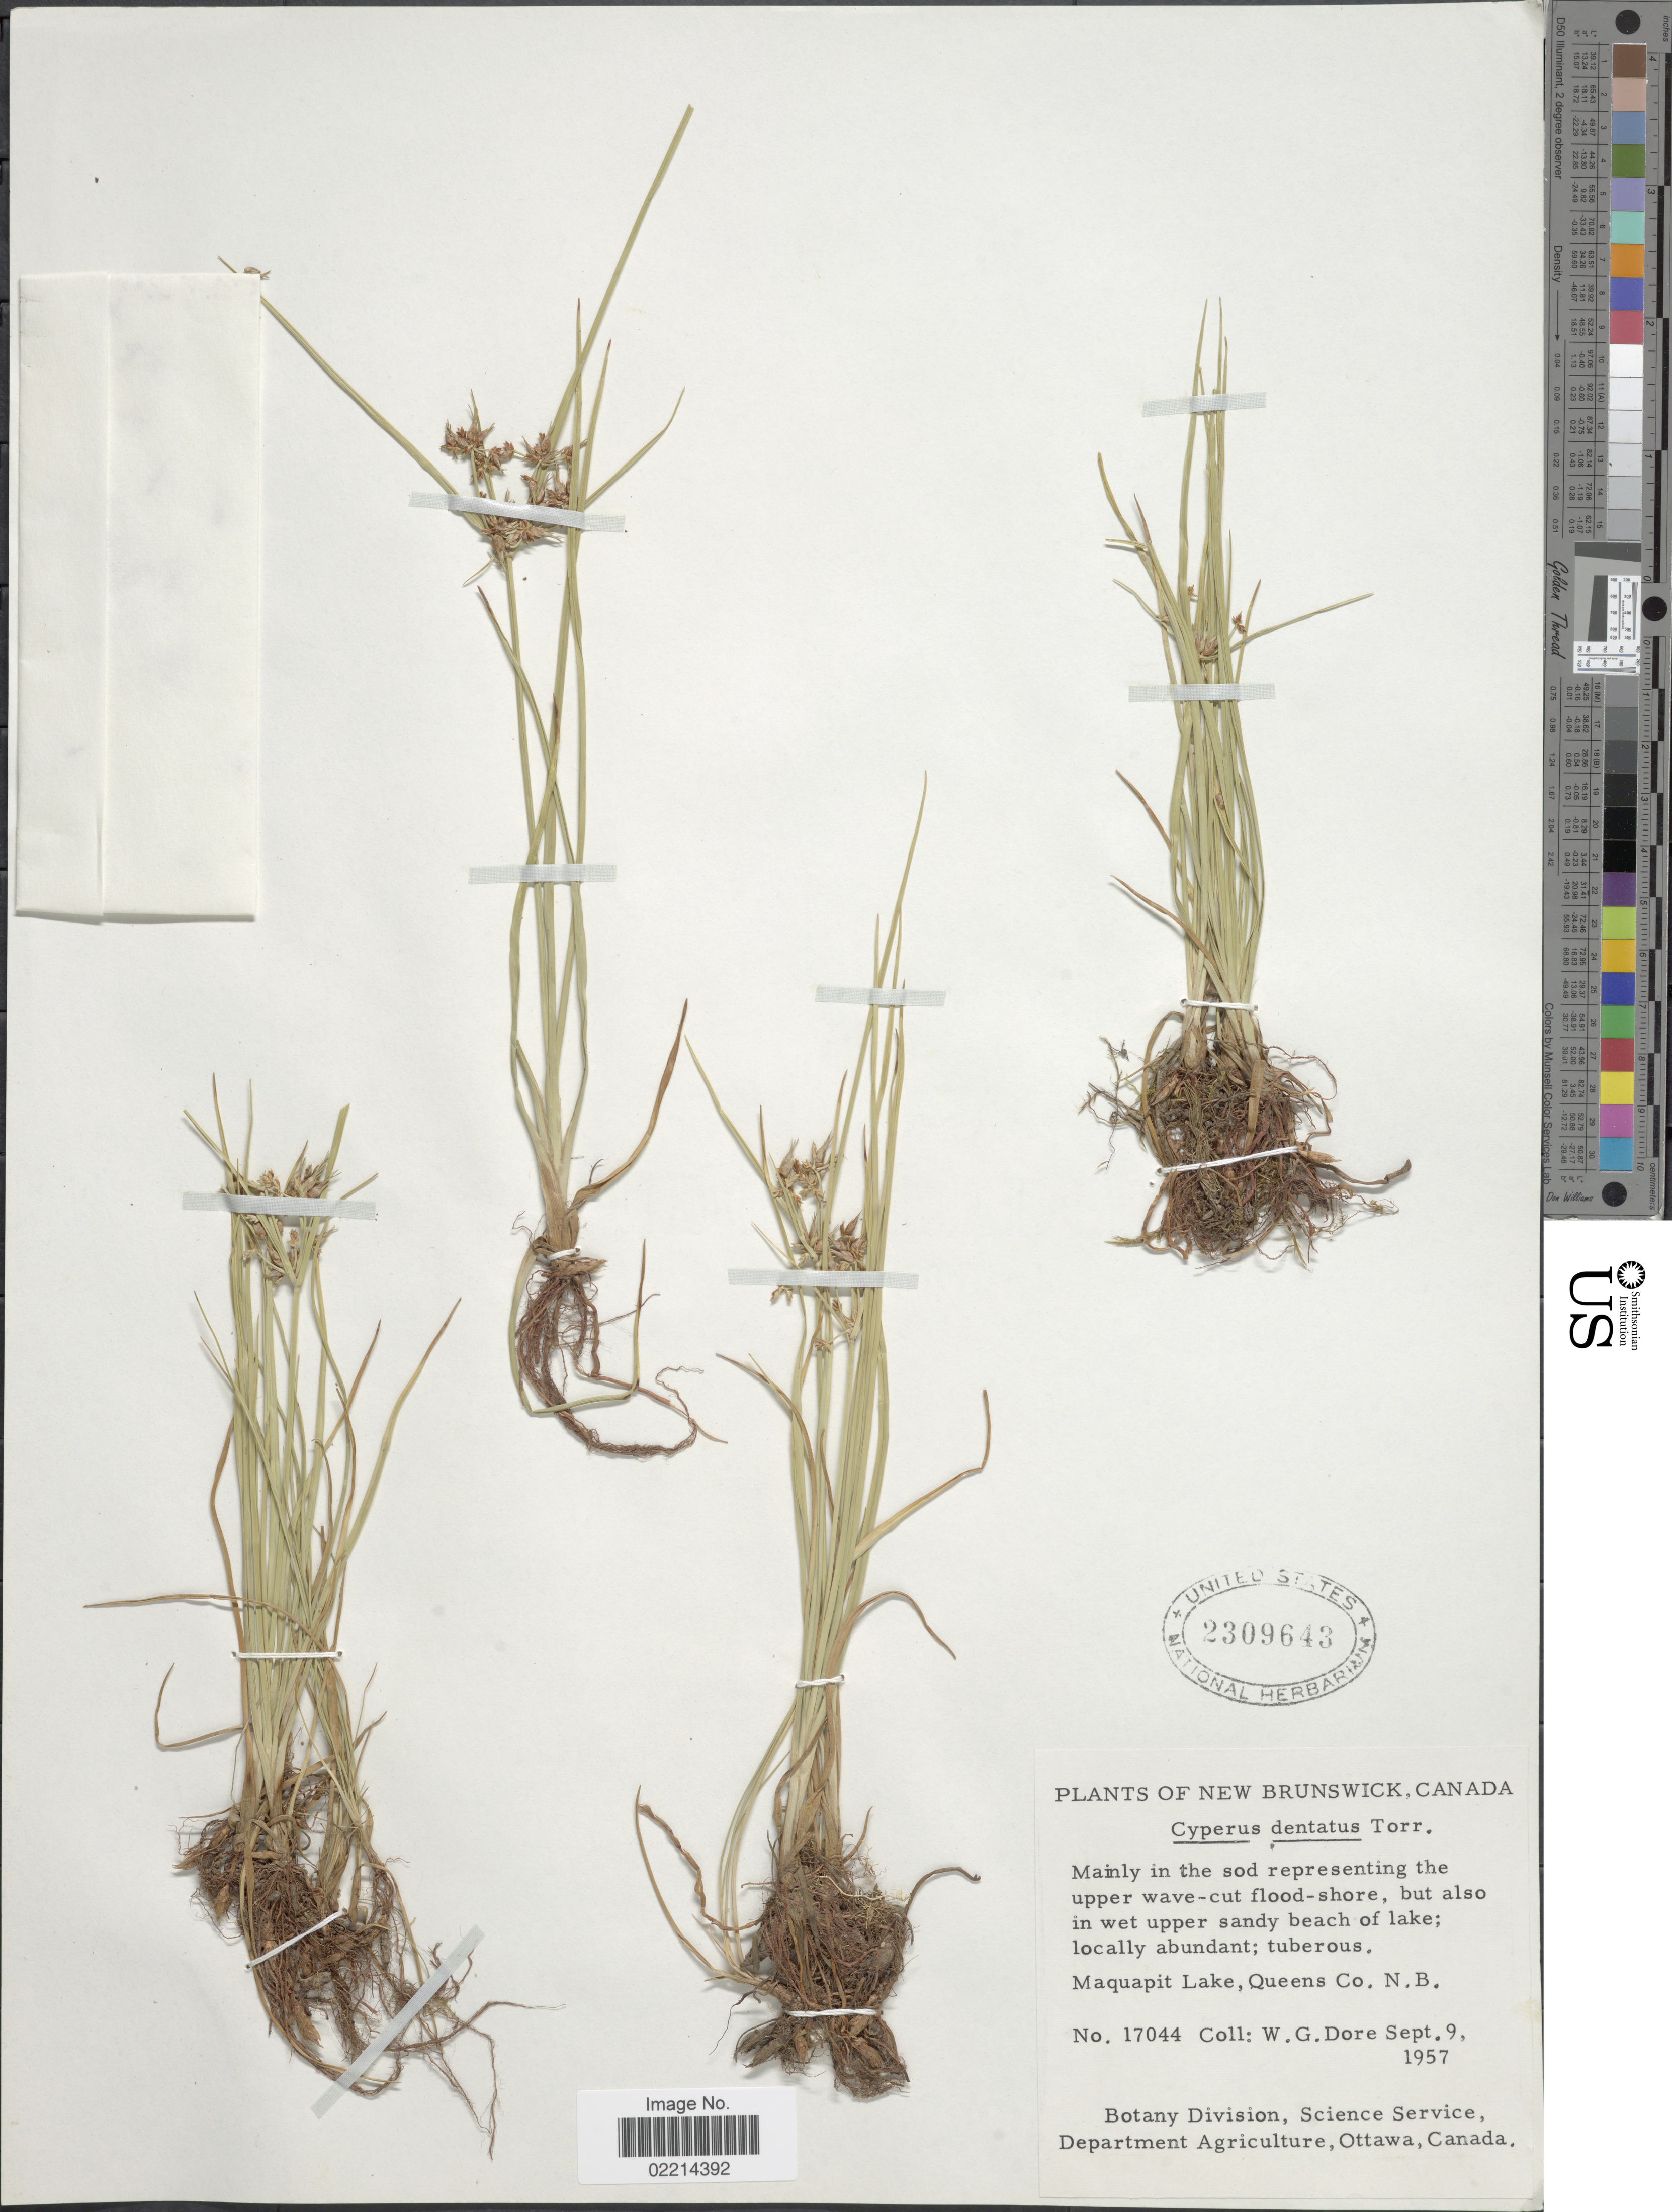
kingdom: Plantae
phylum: Tracheophyta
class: Liliopsida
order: Poales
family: Cyperaceae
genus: Cyperus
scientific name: Cyperus dentatus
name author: Torr.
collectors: W. Dore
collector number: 17044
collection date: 1957-09-09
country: Canada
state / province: New Brunswick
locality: Maquapit Lake, Queens Co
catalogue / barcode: US 2309643